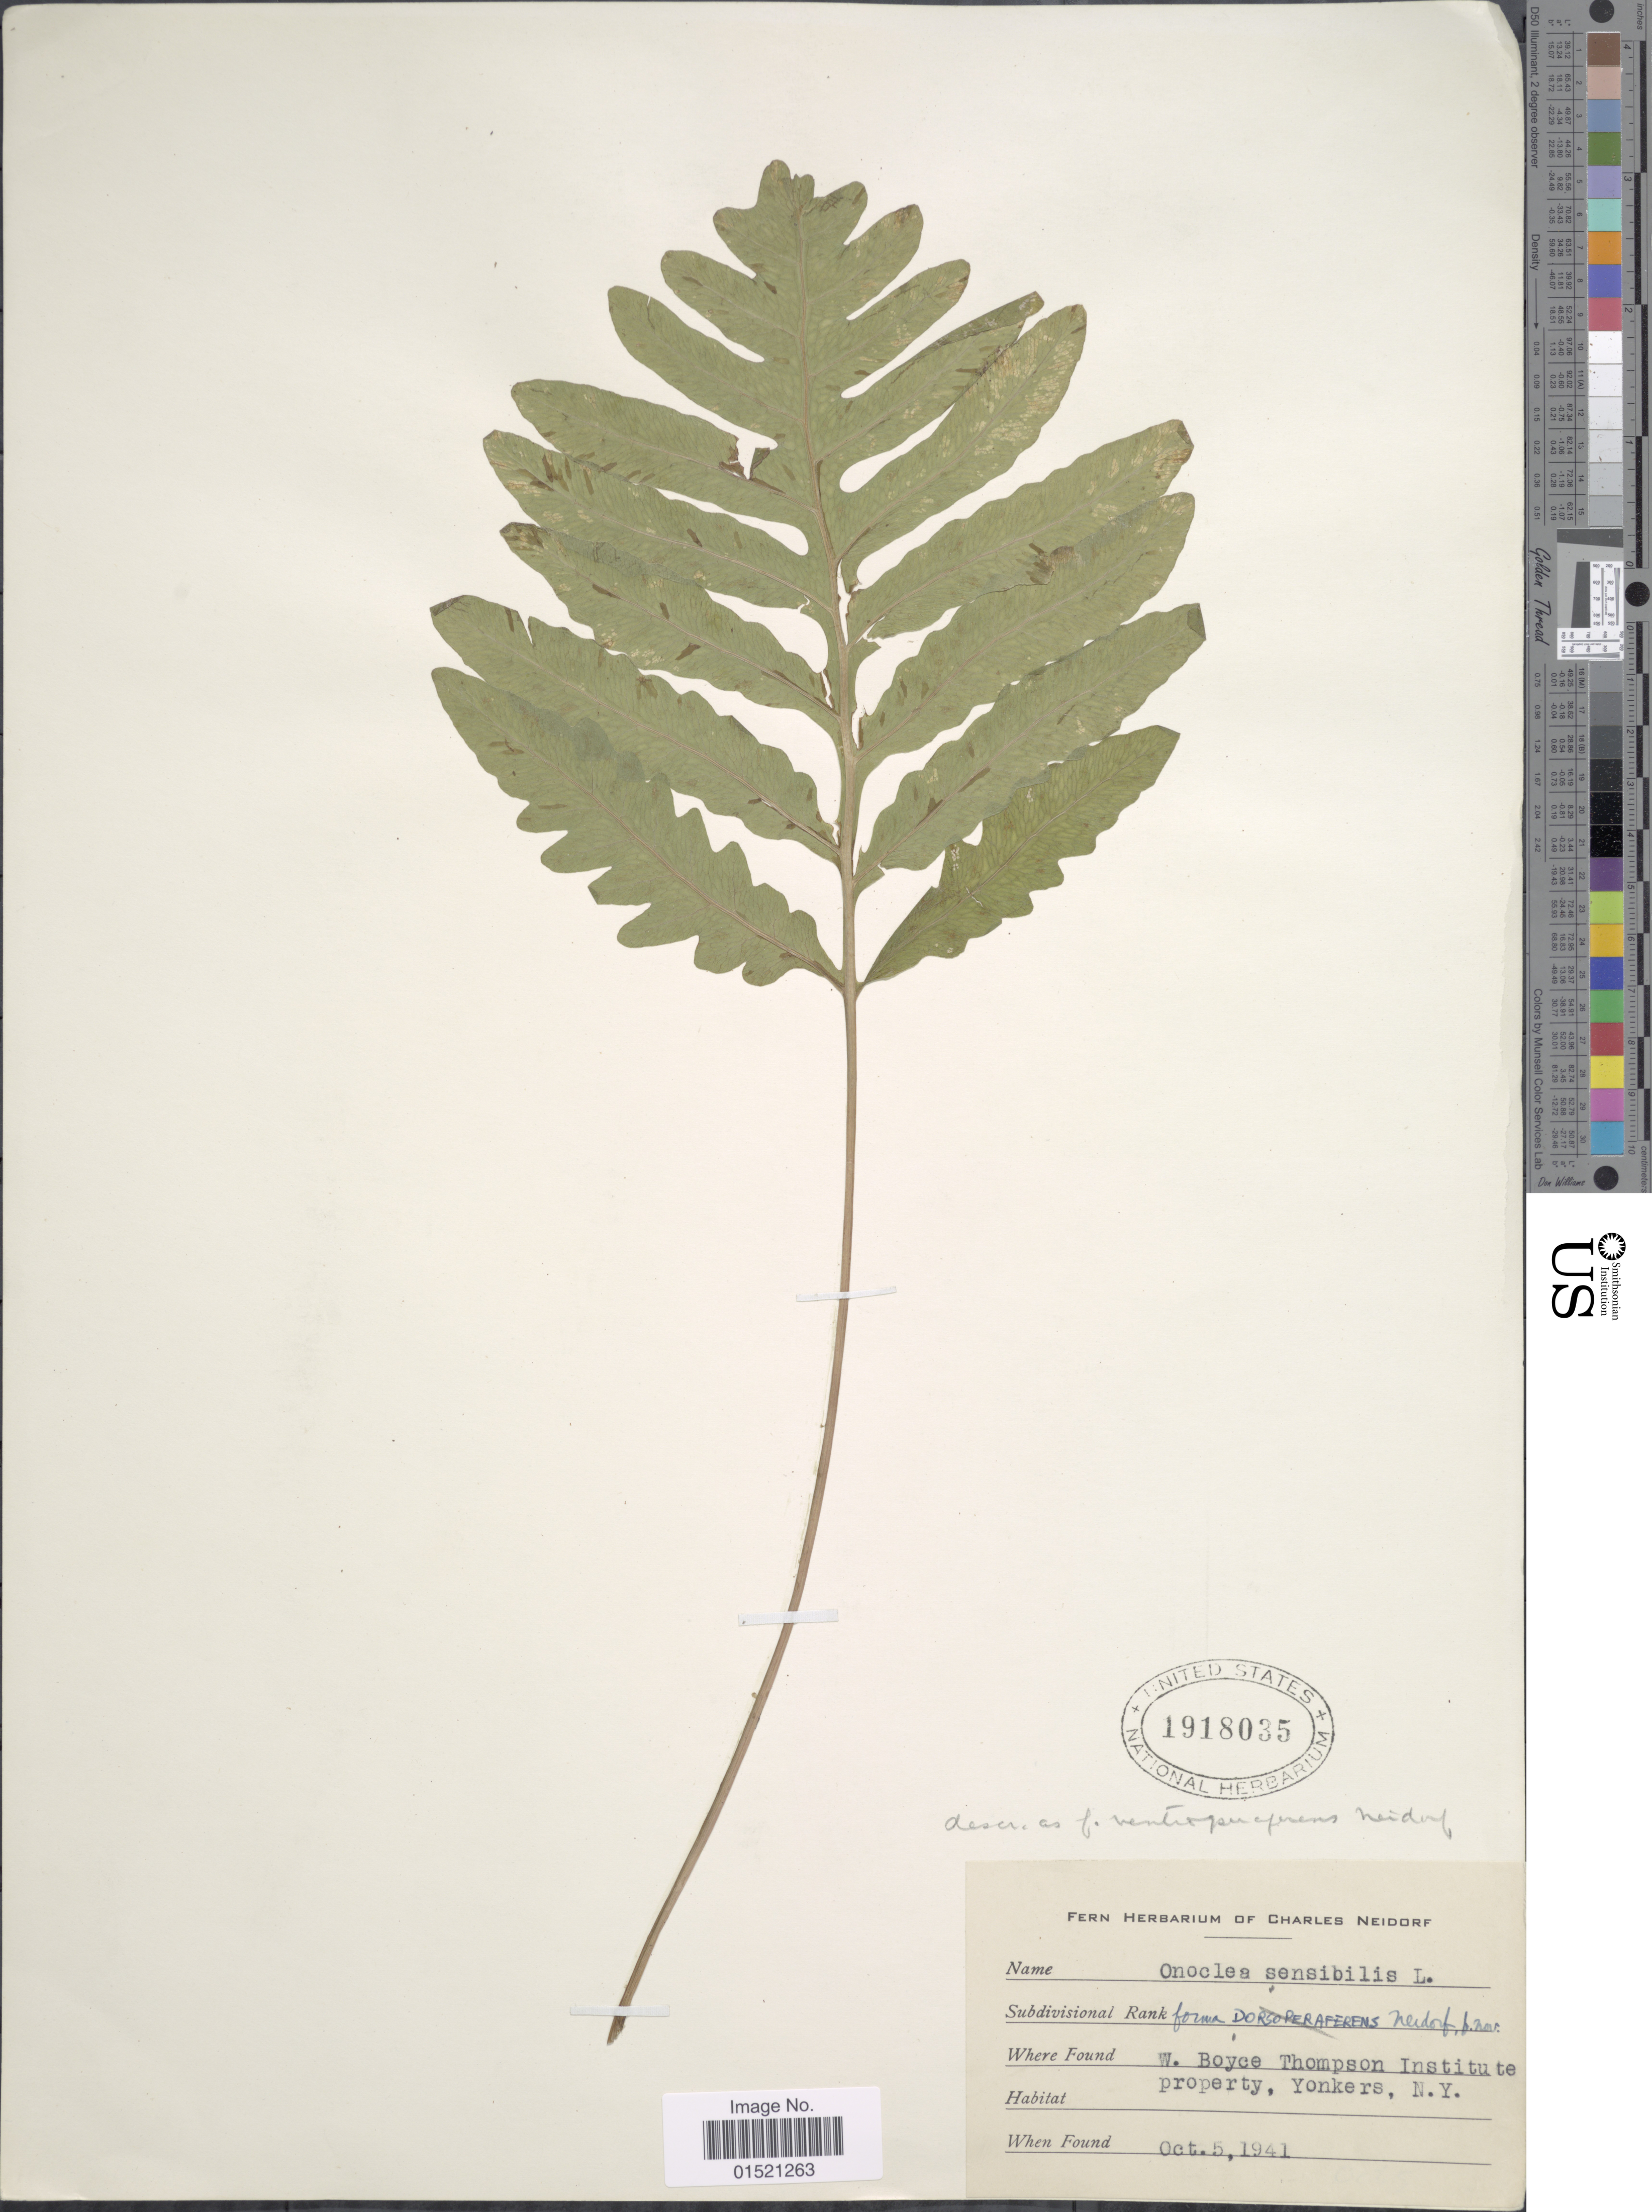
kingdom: Plantae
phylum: Tracheophyta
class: Polypodiopsida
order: Polypodiales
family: Onocleaceae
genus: Onoclea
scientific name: Onoclea sensibilis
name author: L.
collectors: ex herb. Charles Neidorf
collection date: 1941-10-05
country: United States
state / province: New York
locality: W. Boyce Thompson Institute property, Yonkers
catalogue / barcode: US 1918035